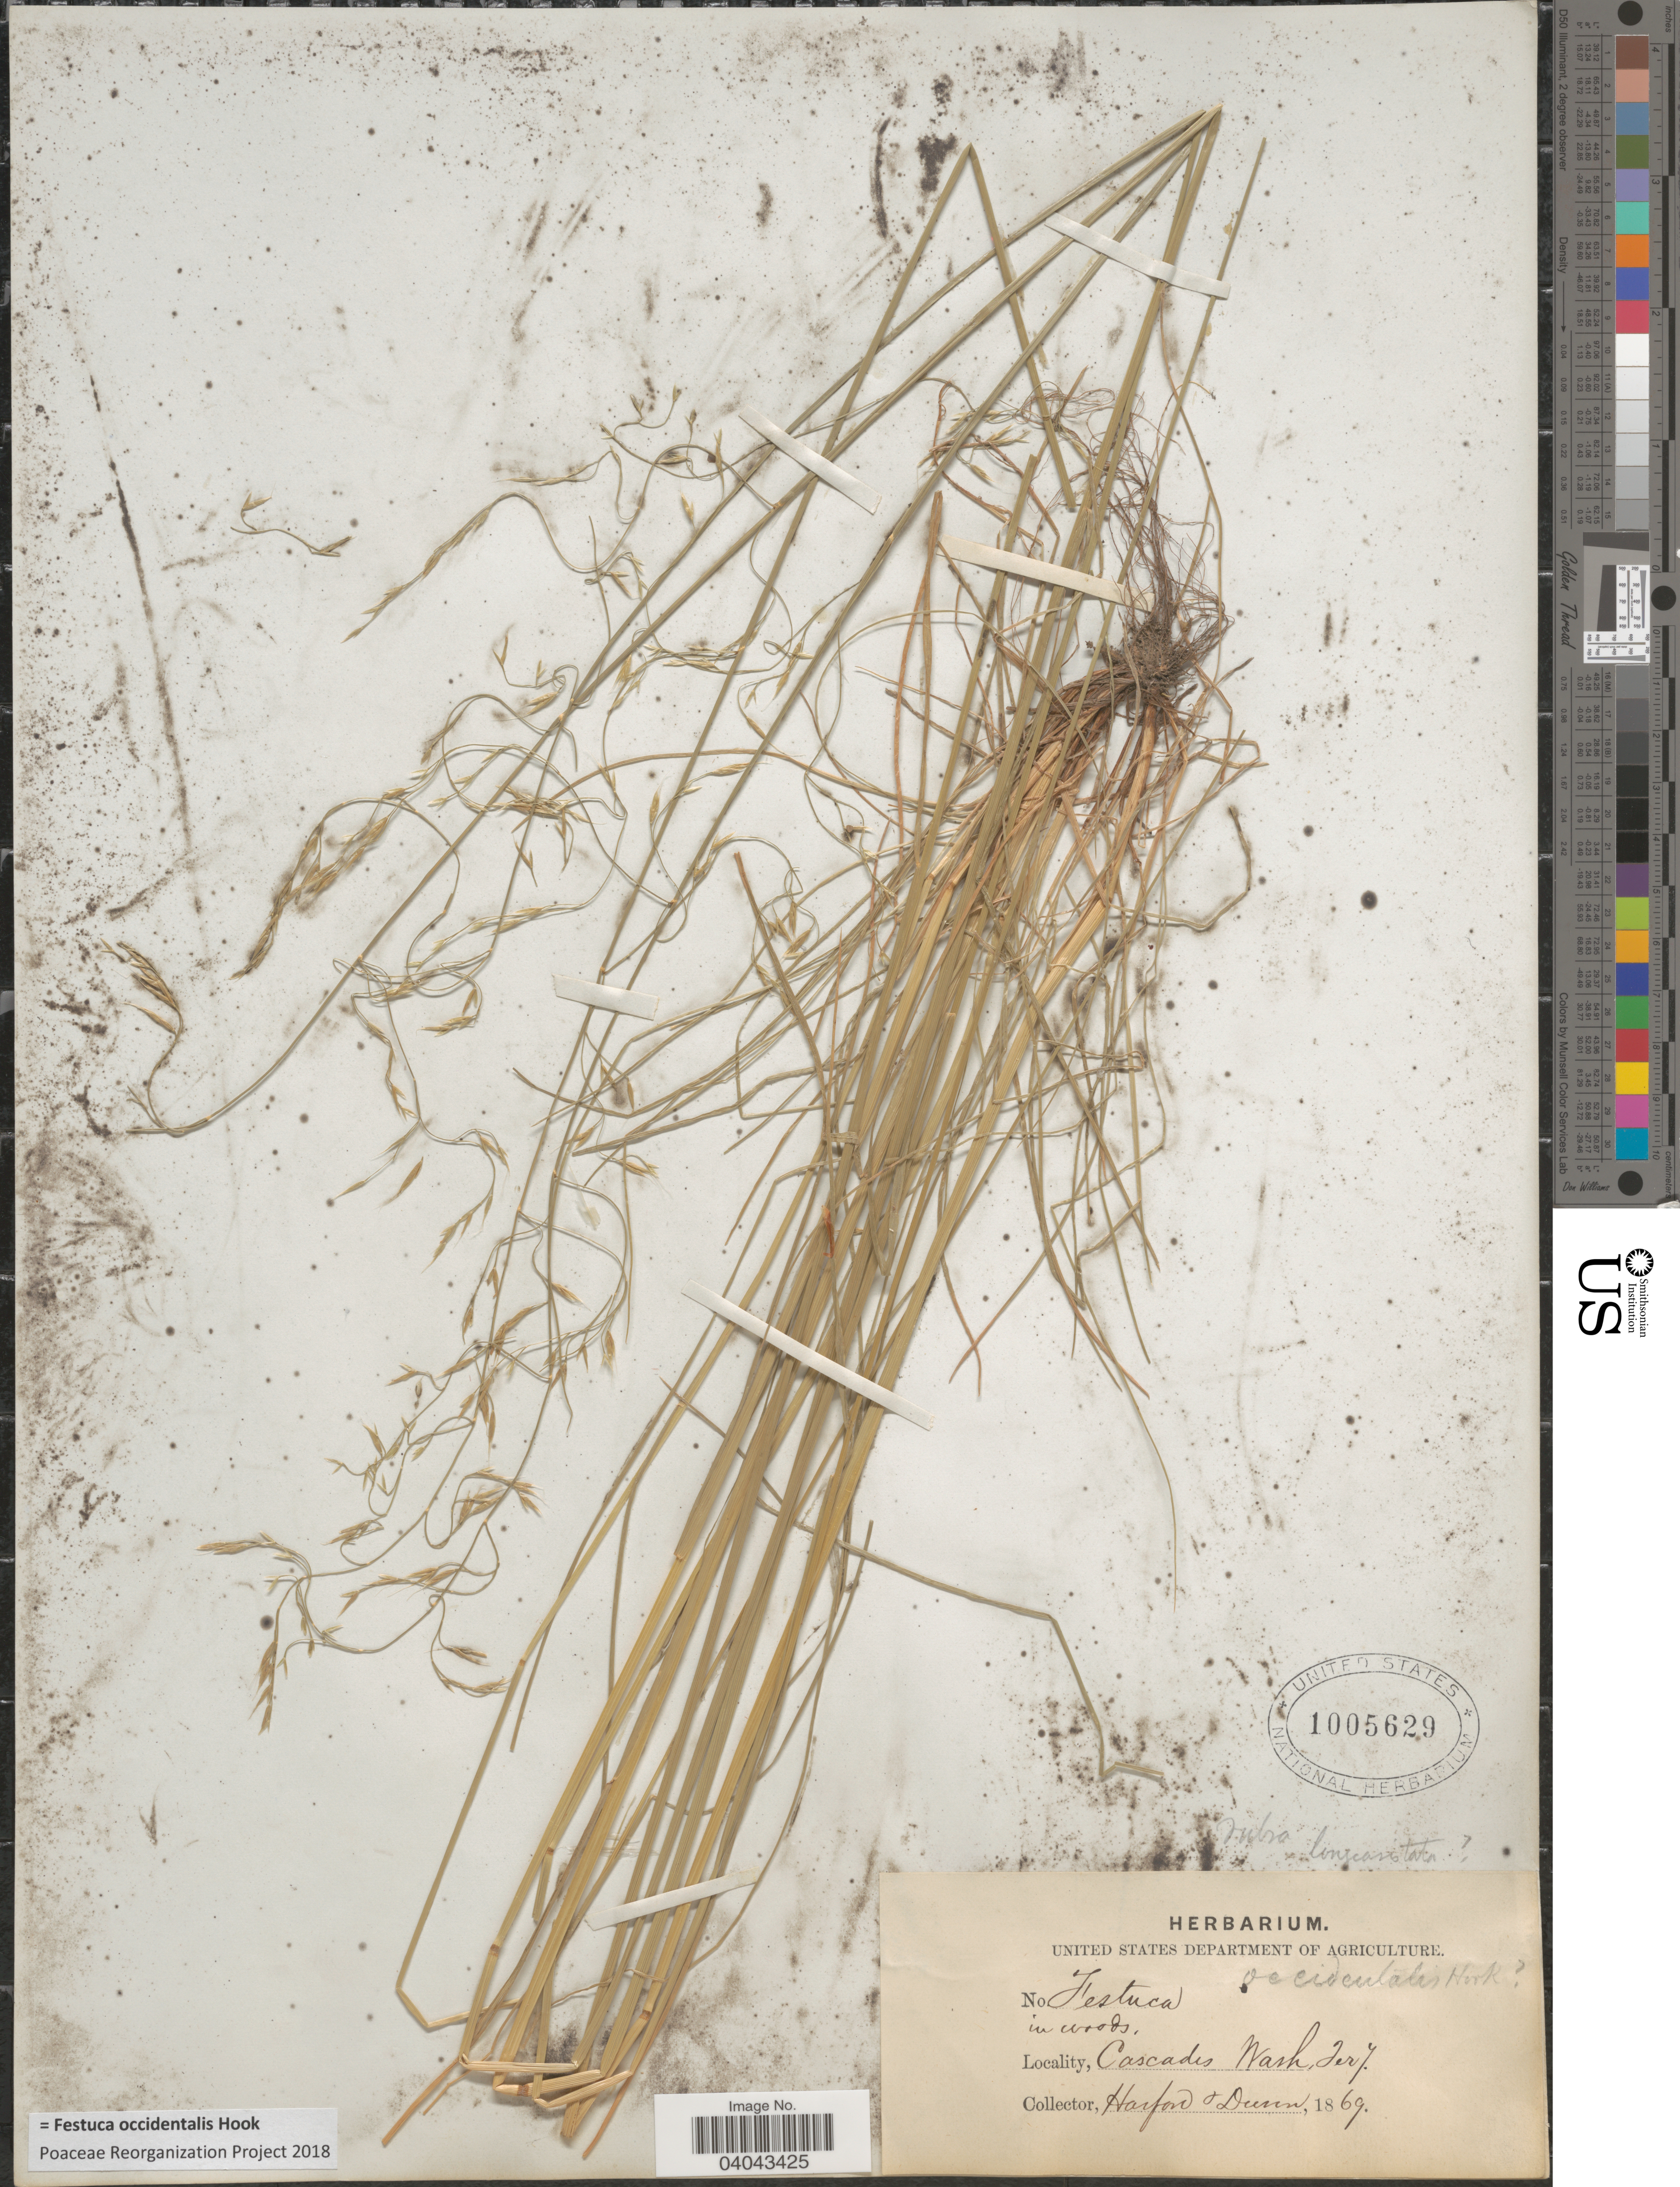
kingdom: Plantae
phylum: Tracheophyta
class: Liliopsida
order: Poales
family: Poaceae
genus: Festuca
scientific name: Festuca occidentalis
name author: Hook.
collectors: Harford & Dunn, --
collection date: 1869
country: United States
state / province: Washington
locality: Cascades.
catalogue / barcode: US 1005629